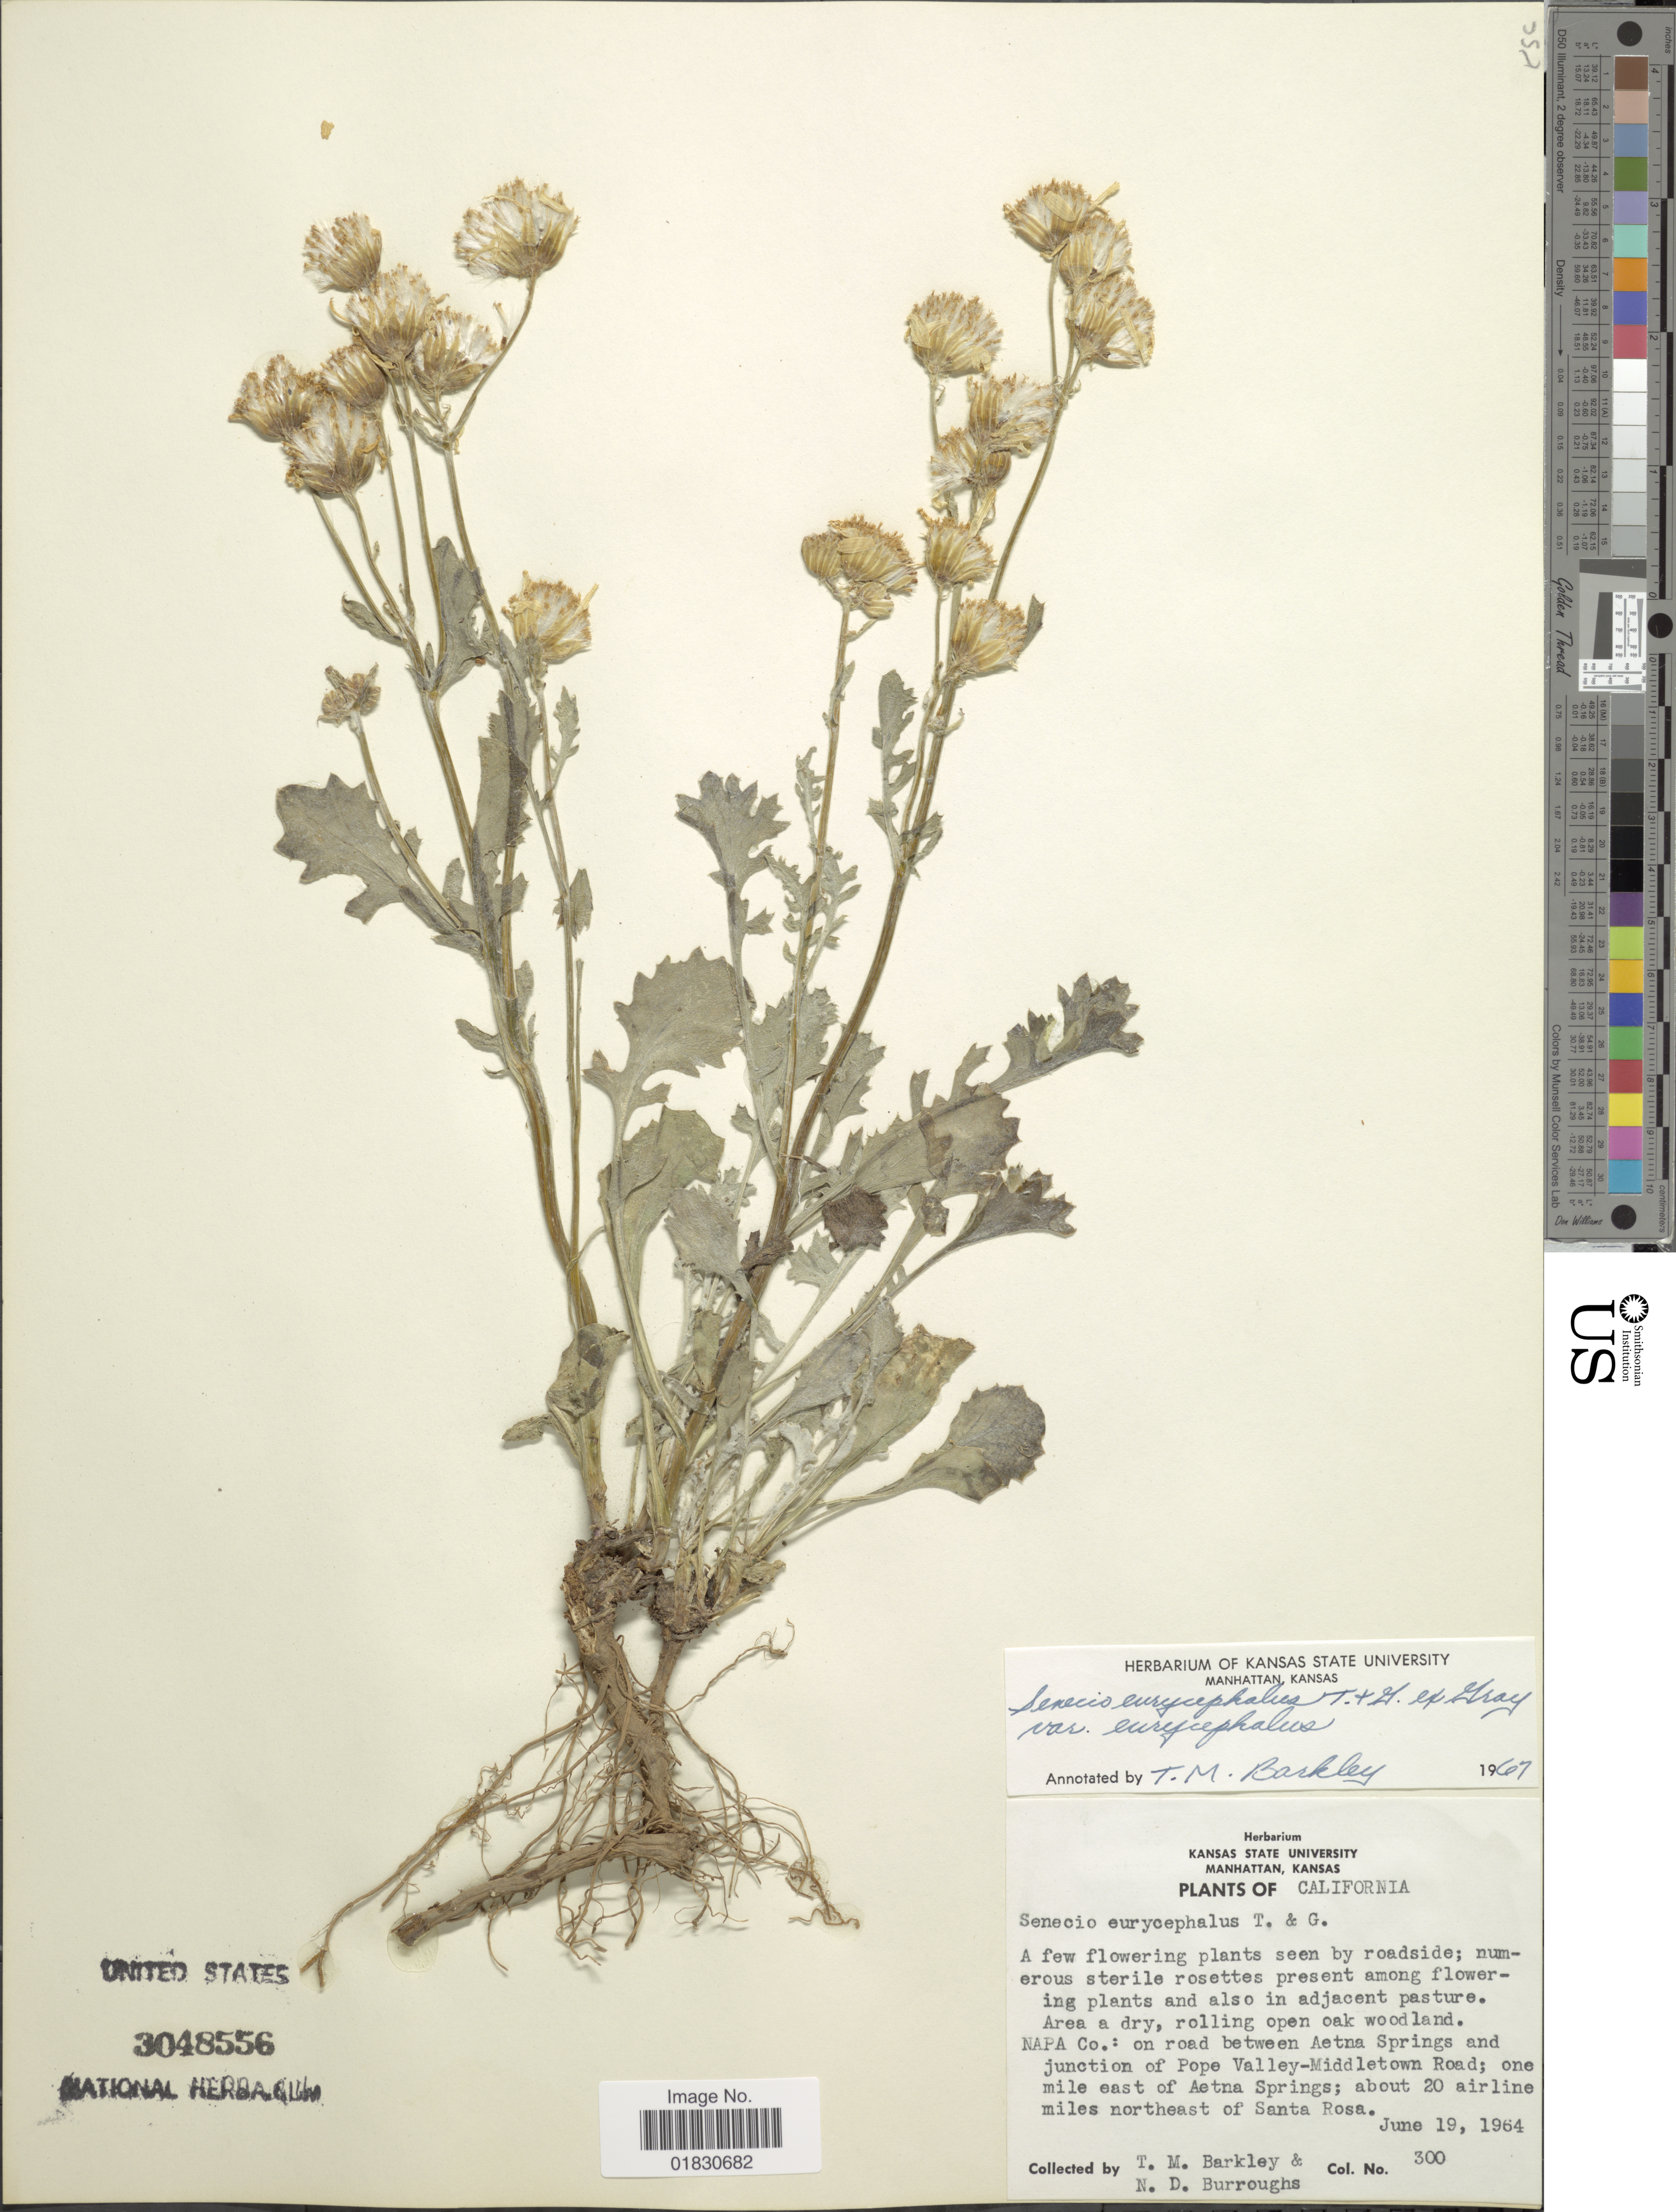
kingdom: Plantae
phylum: Tracheophyta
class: Magnoliopsida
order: Asterales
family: Asteraceae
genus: Packera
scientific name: Packera eurycephala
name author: (Torr. & A. Gray) W.A. Weber & Á. Löve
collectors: T. M. Barkley & N. Burroughs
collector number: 300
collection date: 1964-06-19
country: United States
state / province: California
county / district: Napa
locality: Napa Co.: on road between Aetna Springs and junction of Pope Valley-Middletowm Road, one mile east of Aetna Springs, about 20 airline miles northeast of Santa Rosa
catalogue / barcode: US 3048556